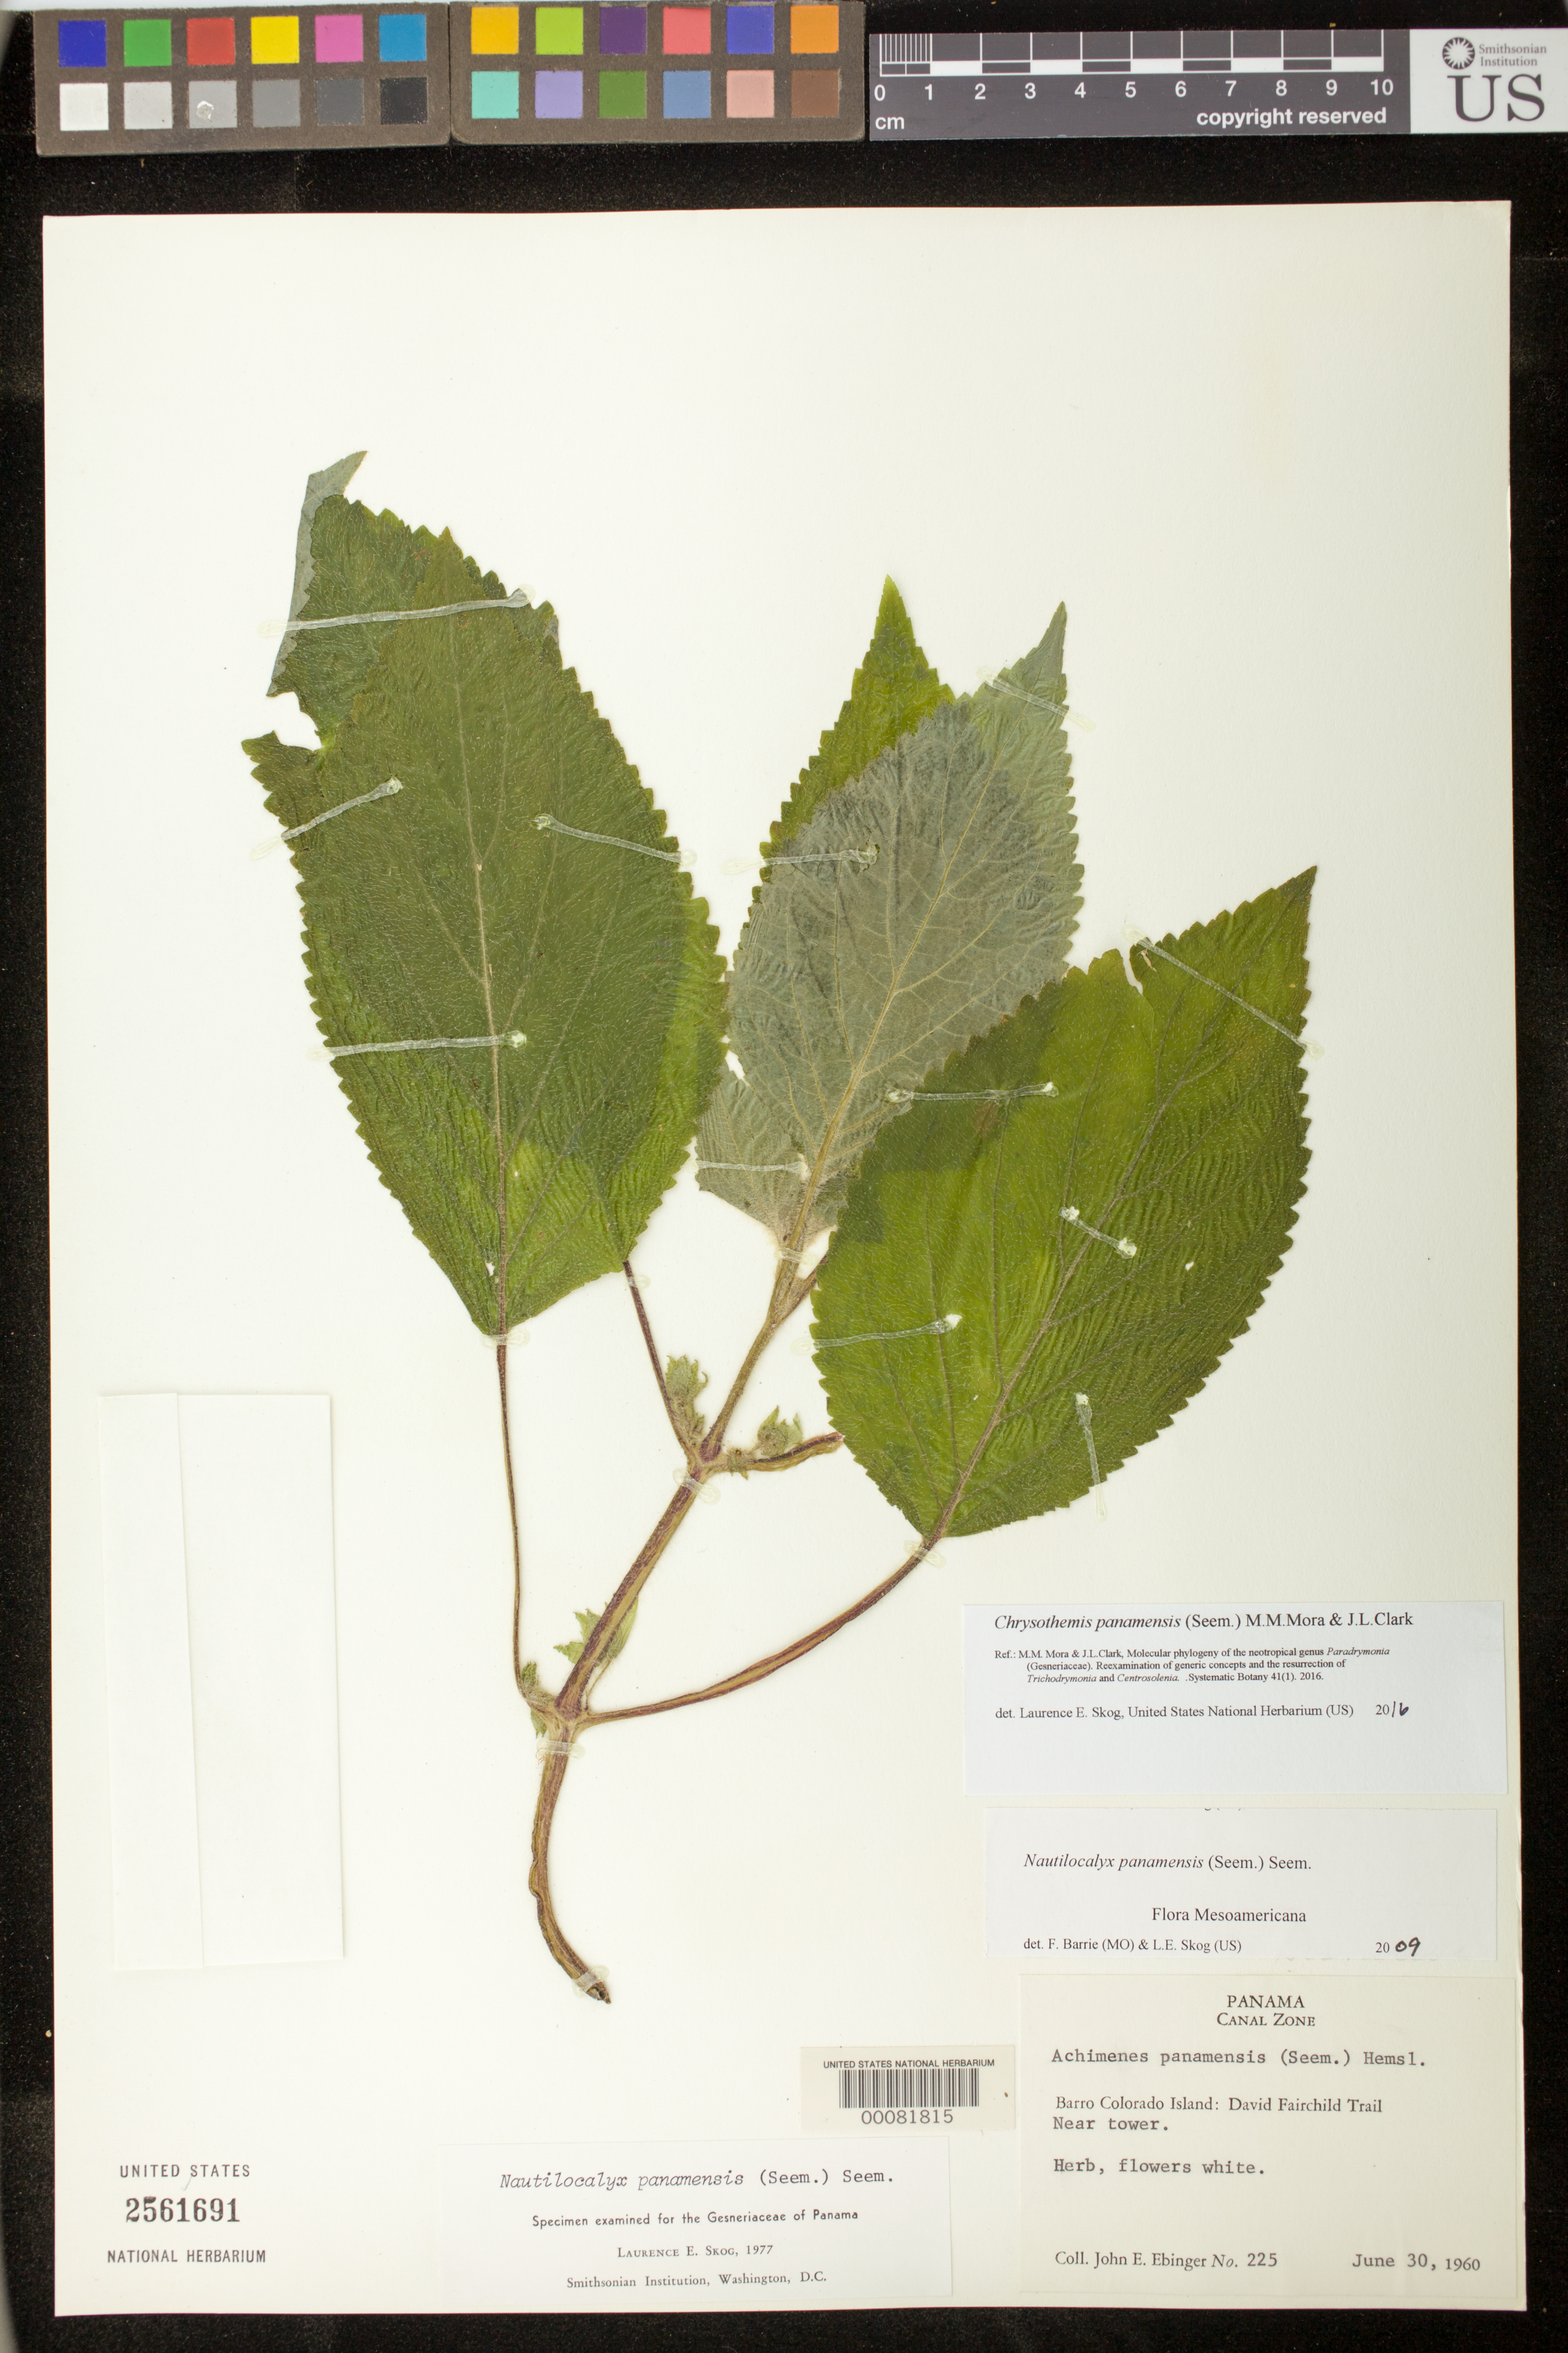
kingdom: Plantae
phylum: Tracheophyta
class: Magnoliopsida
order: Lamiales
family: Gesneriaceae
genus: Chrysothemis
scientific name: Chrysothemis panamensis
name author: (Seem.) M.M. Mora & J.L. Clark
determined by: Skog, Laurence E.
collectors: J. Ebinger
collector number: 225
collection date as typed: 30 Jun 1960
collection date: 1960-06-30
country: Panama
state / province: Panamá Oeste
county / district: Canal Zone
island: Barro Colorado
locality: Barro Colorado Island, David Fairchild trail, near tower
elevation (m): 10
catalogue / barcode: US 2561691